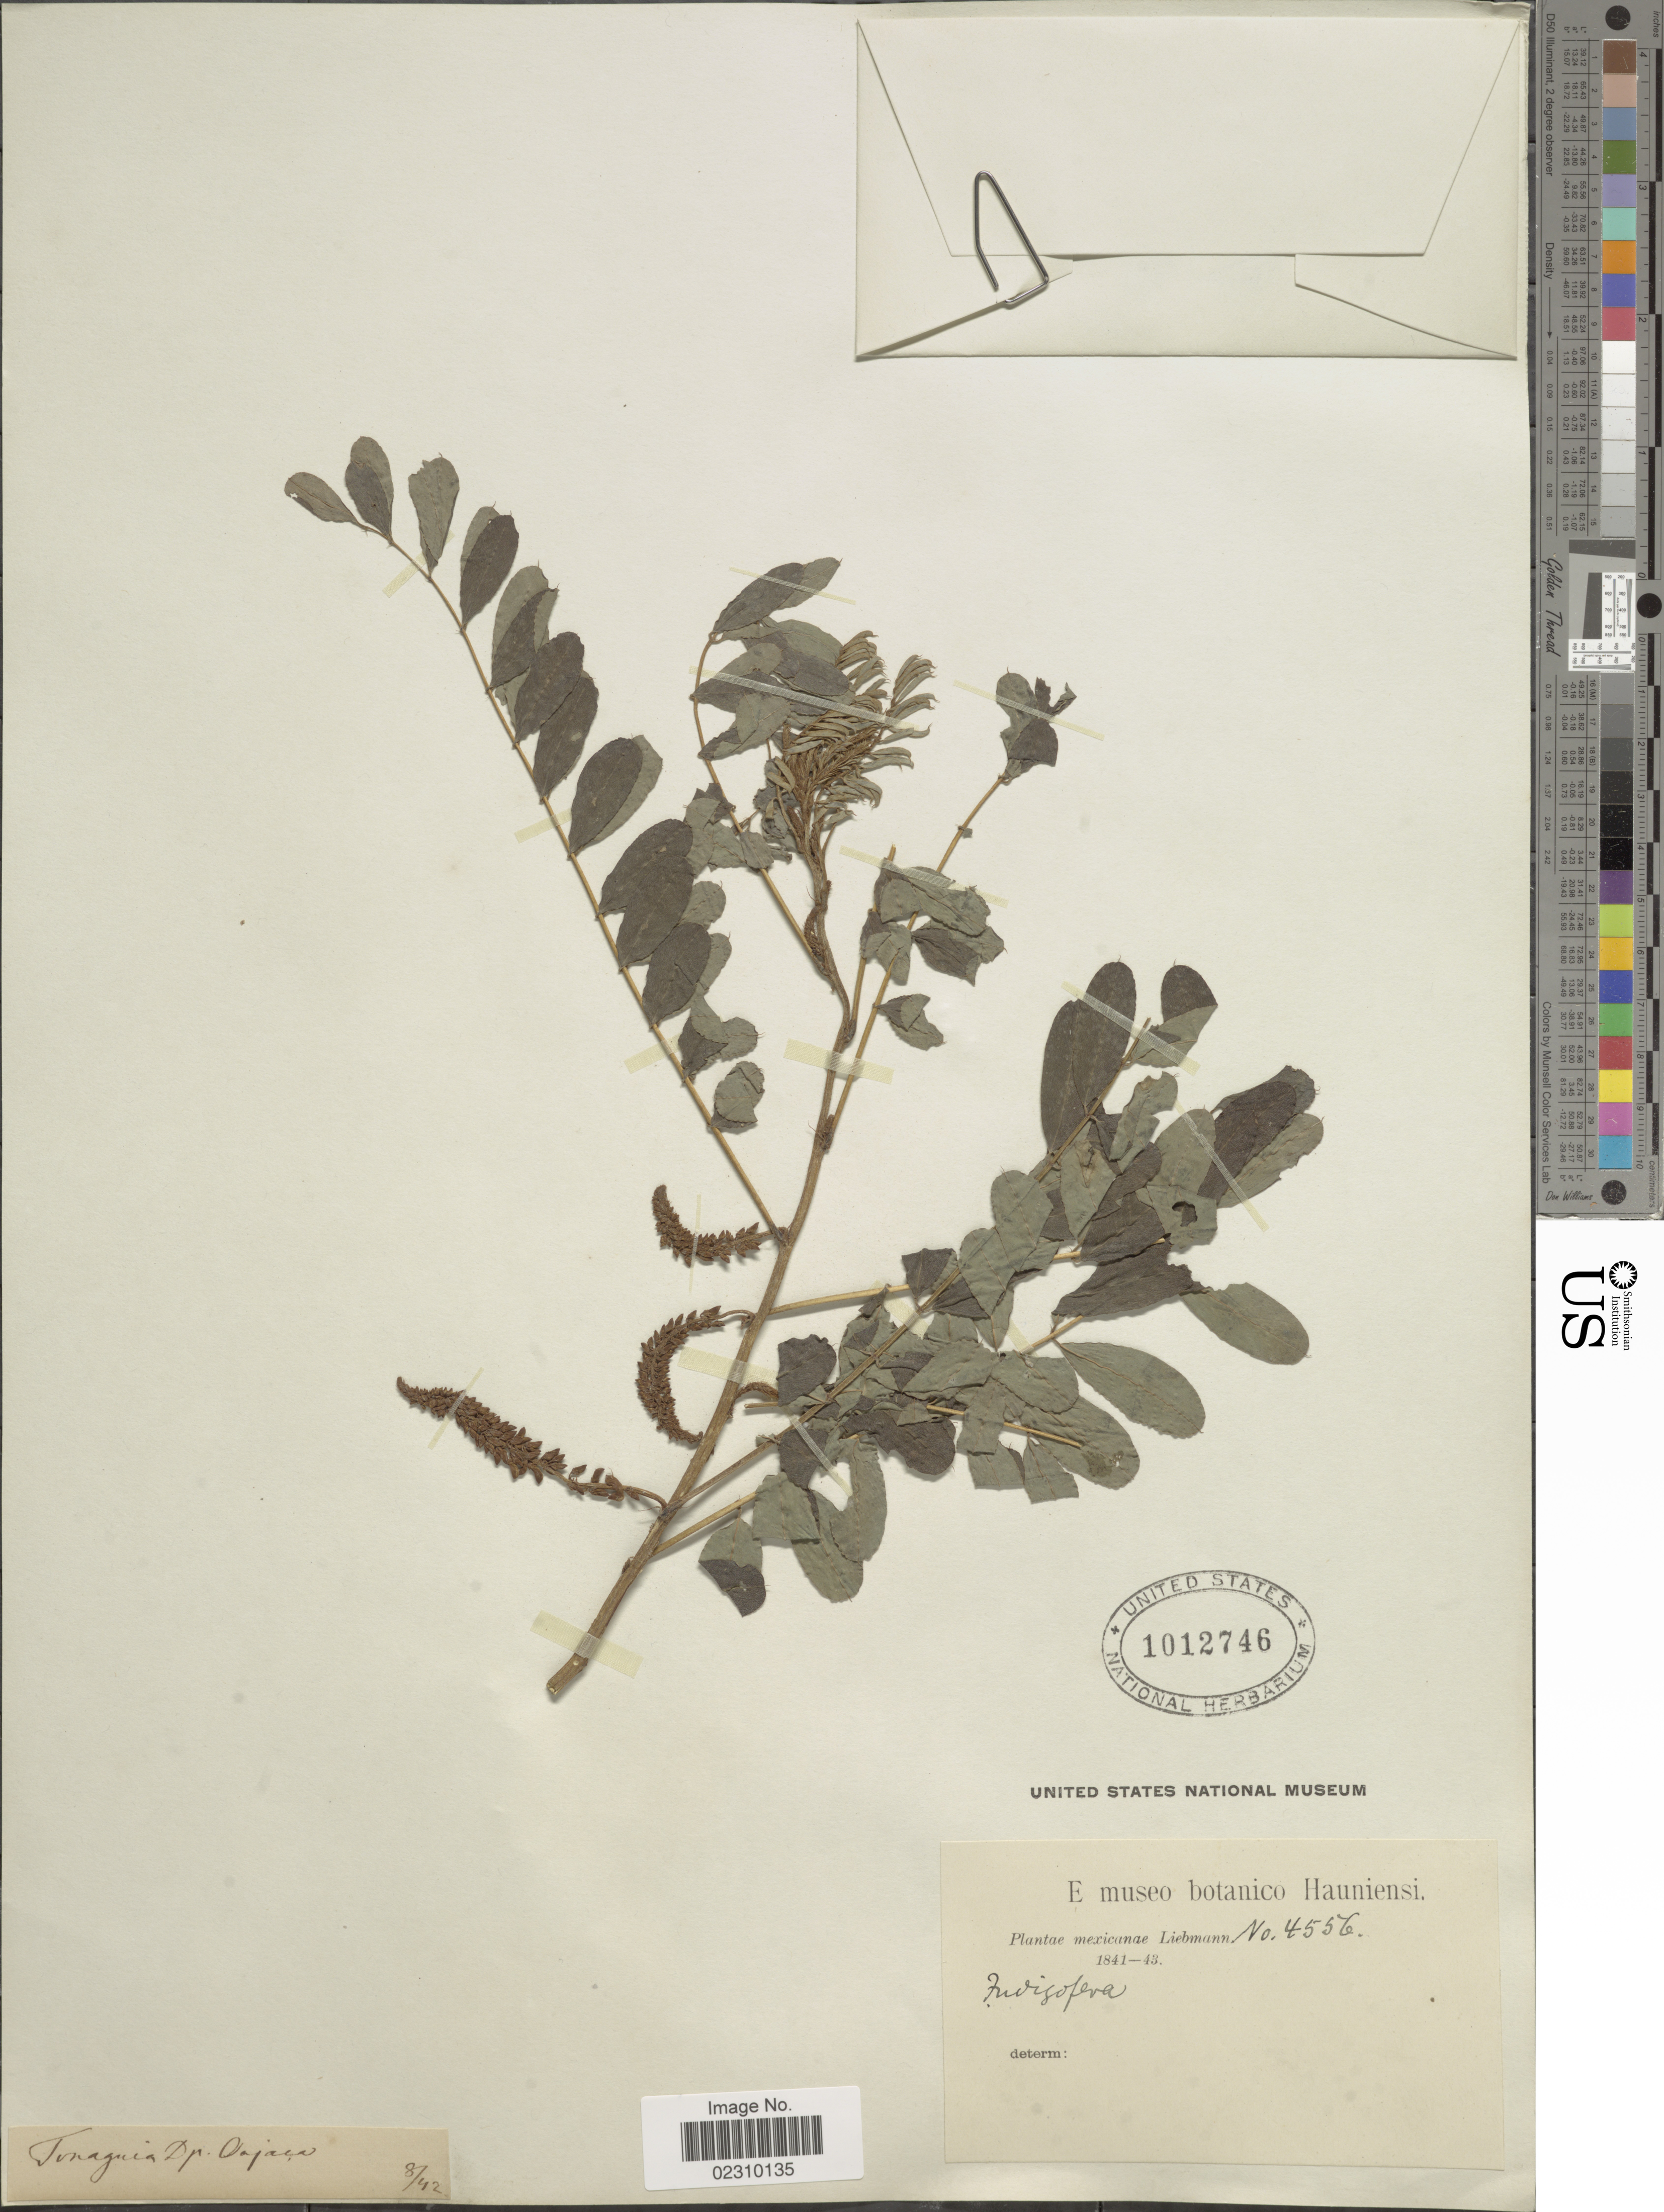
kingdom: Plantae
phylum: Tracheophyta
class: Magnoliopsida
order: Fabales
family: Fabaceae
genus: Indigofera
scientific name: Indigofera sp.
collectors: Liebmann, --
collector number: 4556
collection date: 1841/1843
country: Mexico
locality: Mexicanae.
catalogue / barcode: US 1012746